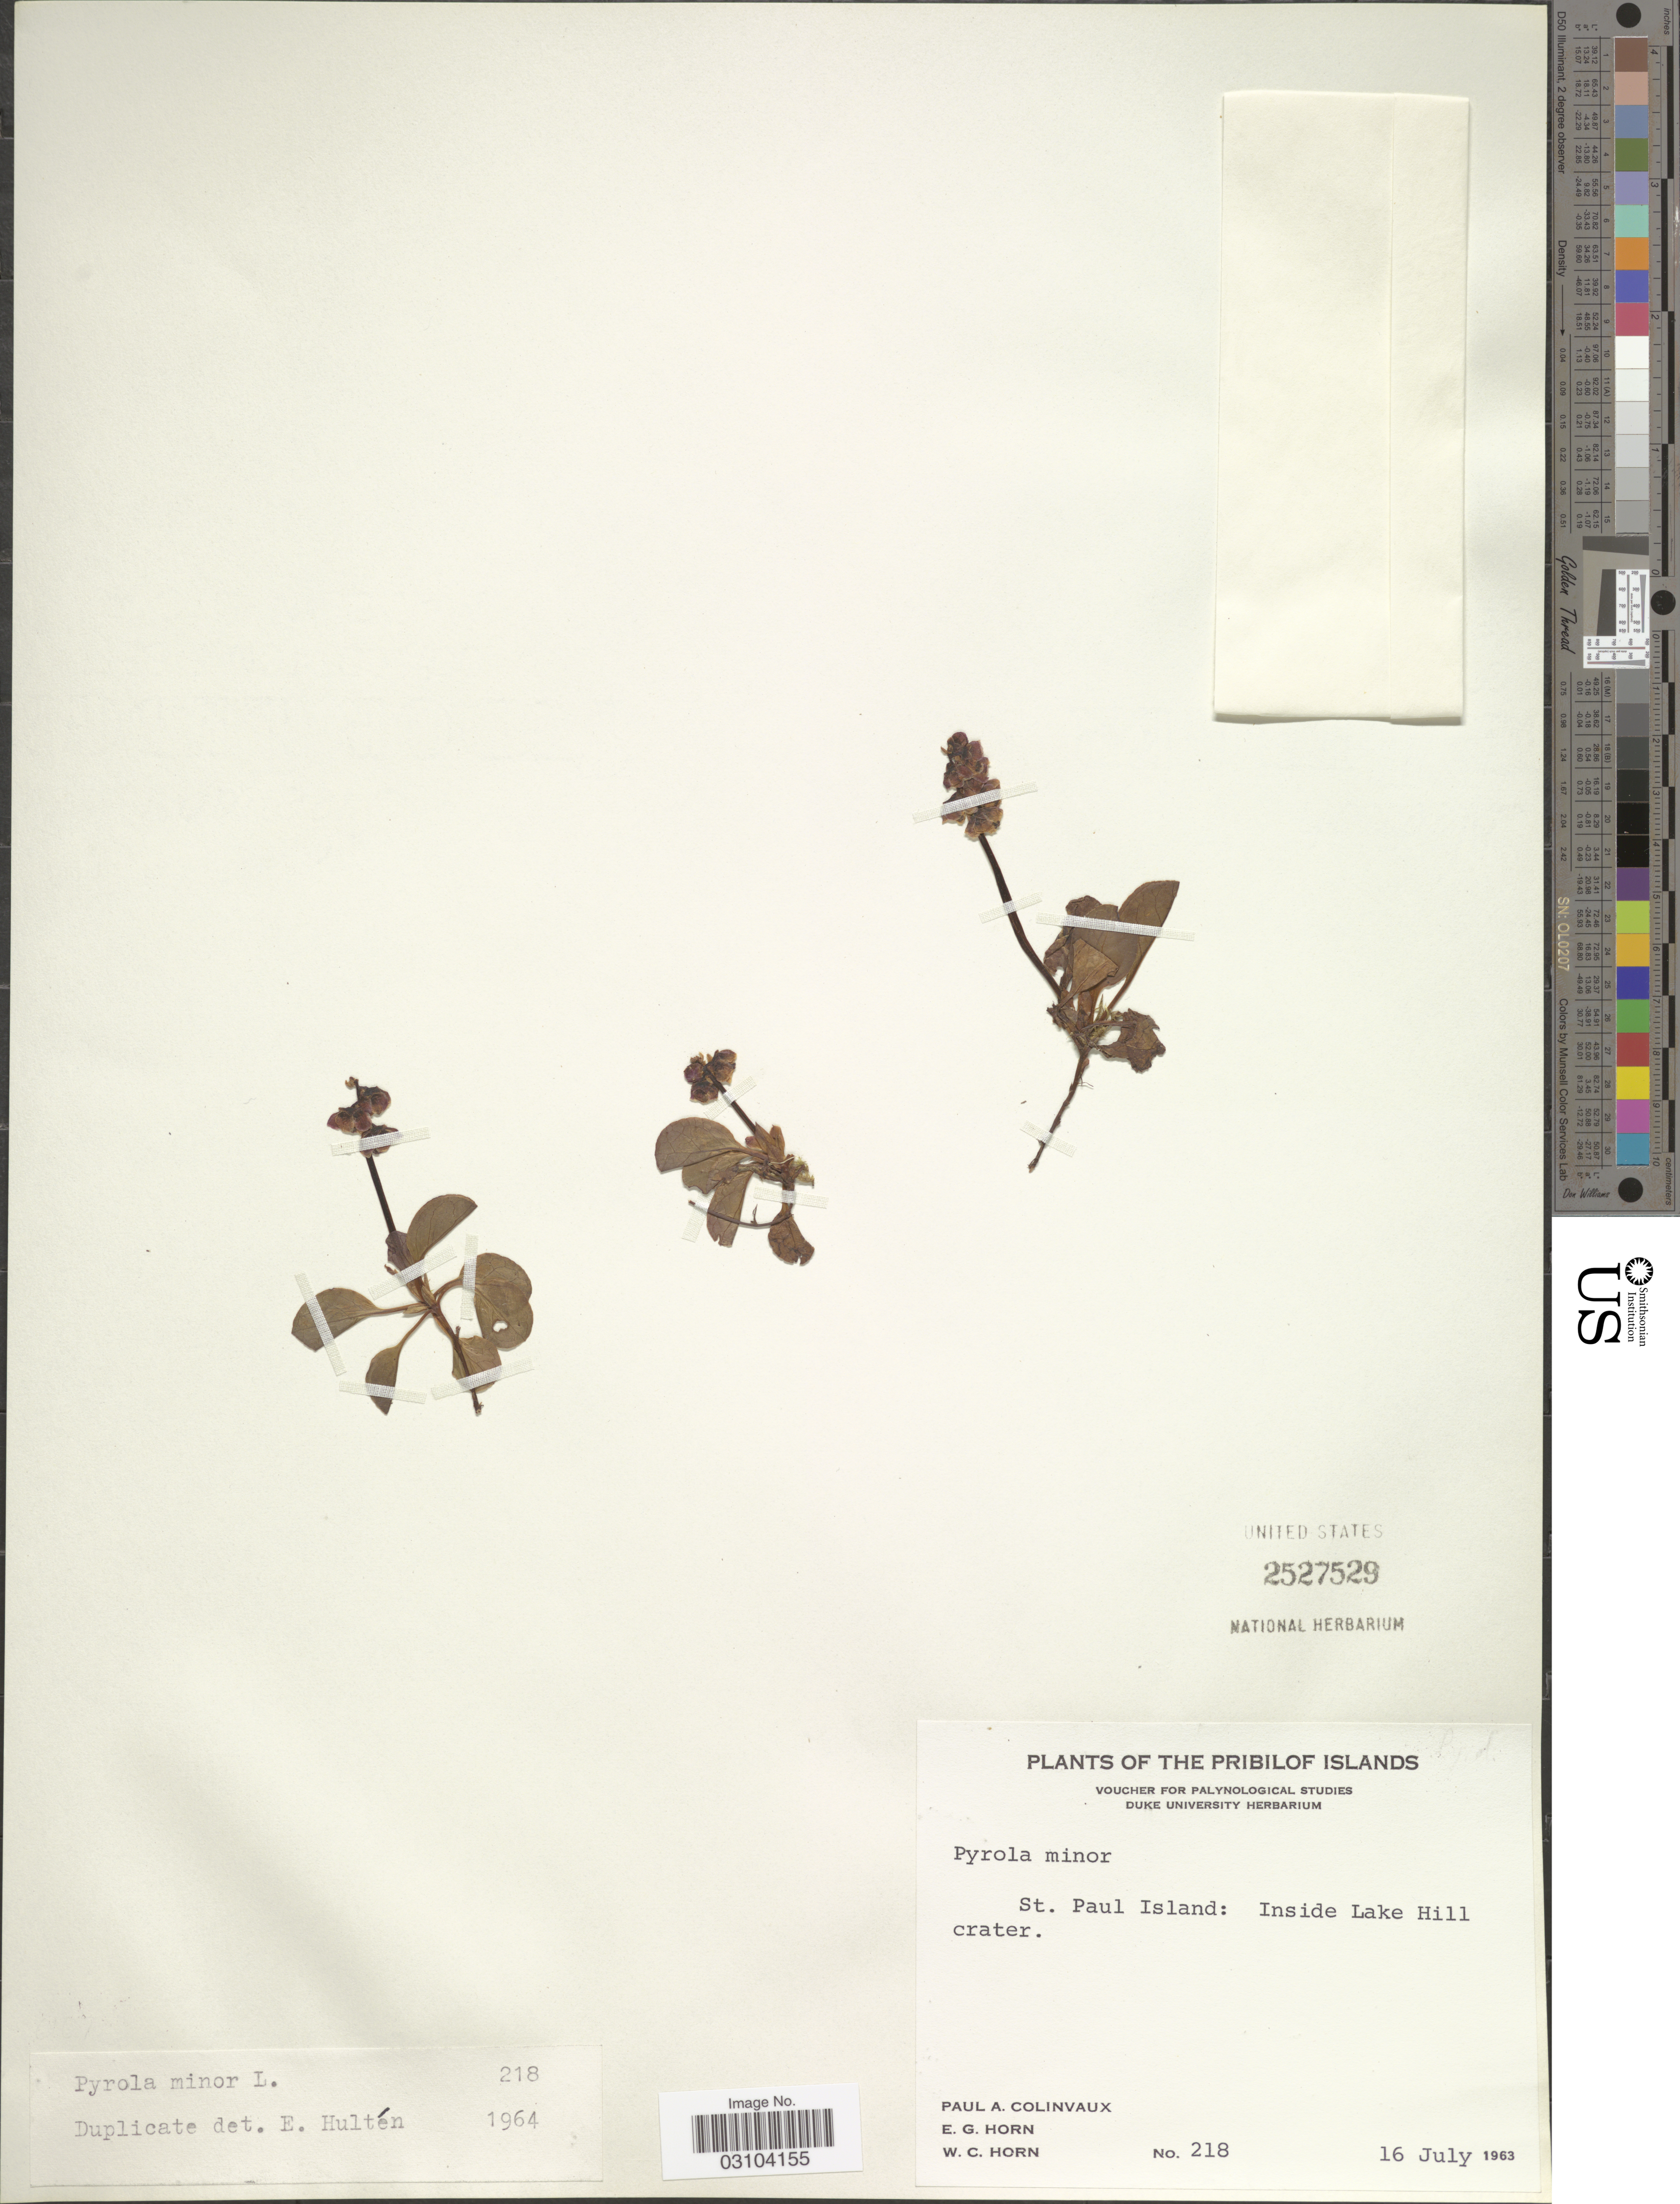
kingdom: Plantae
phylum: Tracheophyta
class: Magnoliopsida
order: Ericales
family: Ericaceae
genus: Pyrola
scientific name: Pyrola minor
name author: L.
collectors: P. Colinvaux, E. Horn & W. Horn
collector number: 218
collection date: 1963-07-16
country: United States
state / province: Alaska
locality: Pribilof Islands. St. Paul Island: Inside Lake Hill crater.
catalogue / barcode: US 2527529